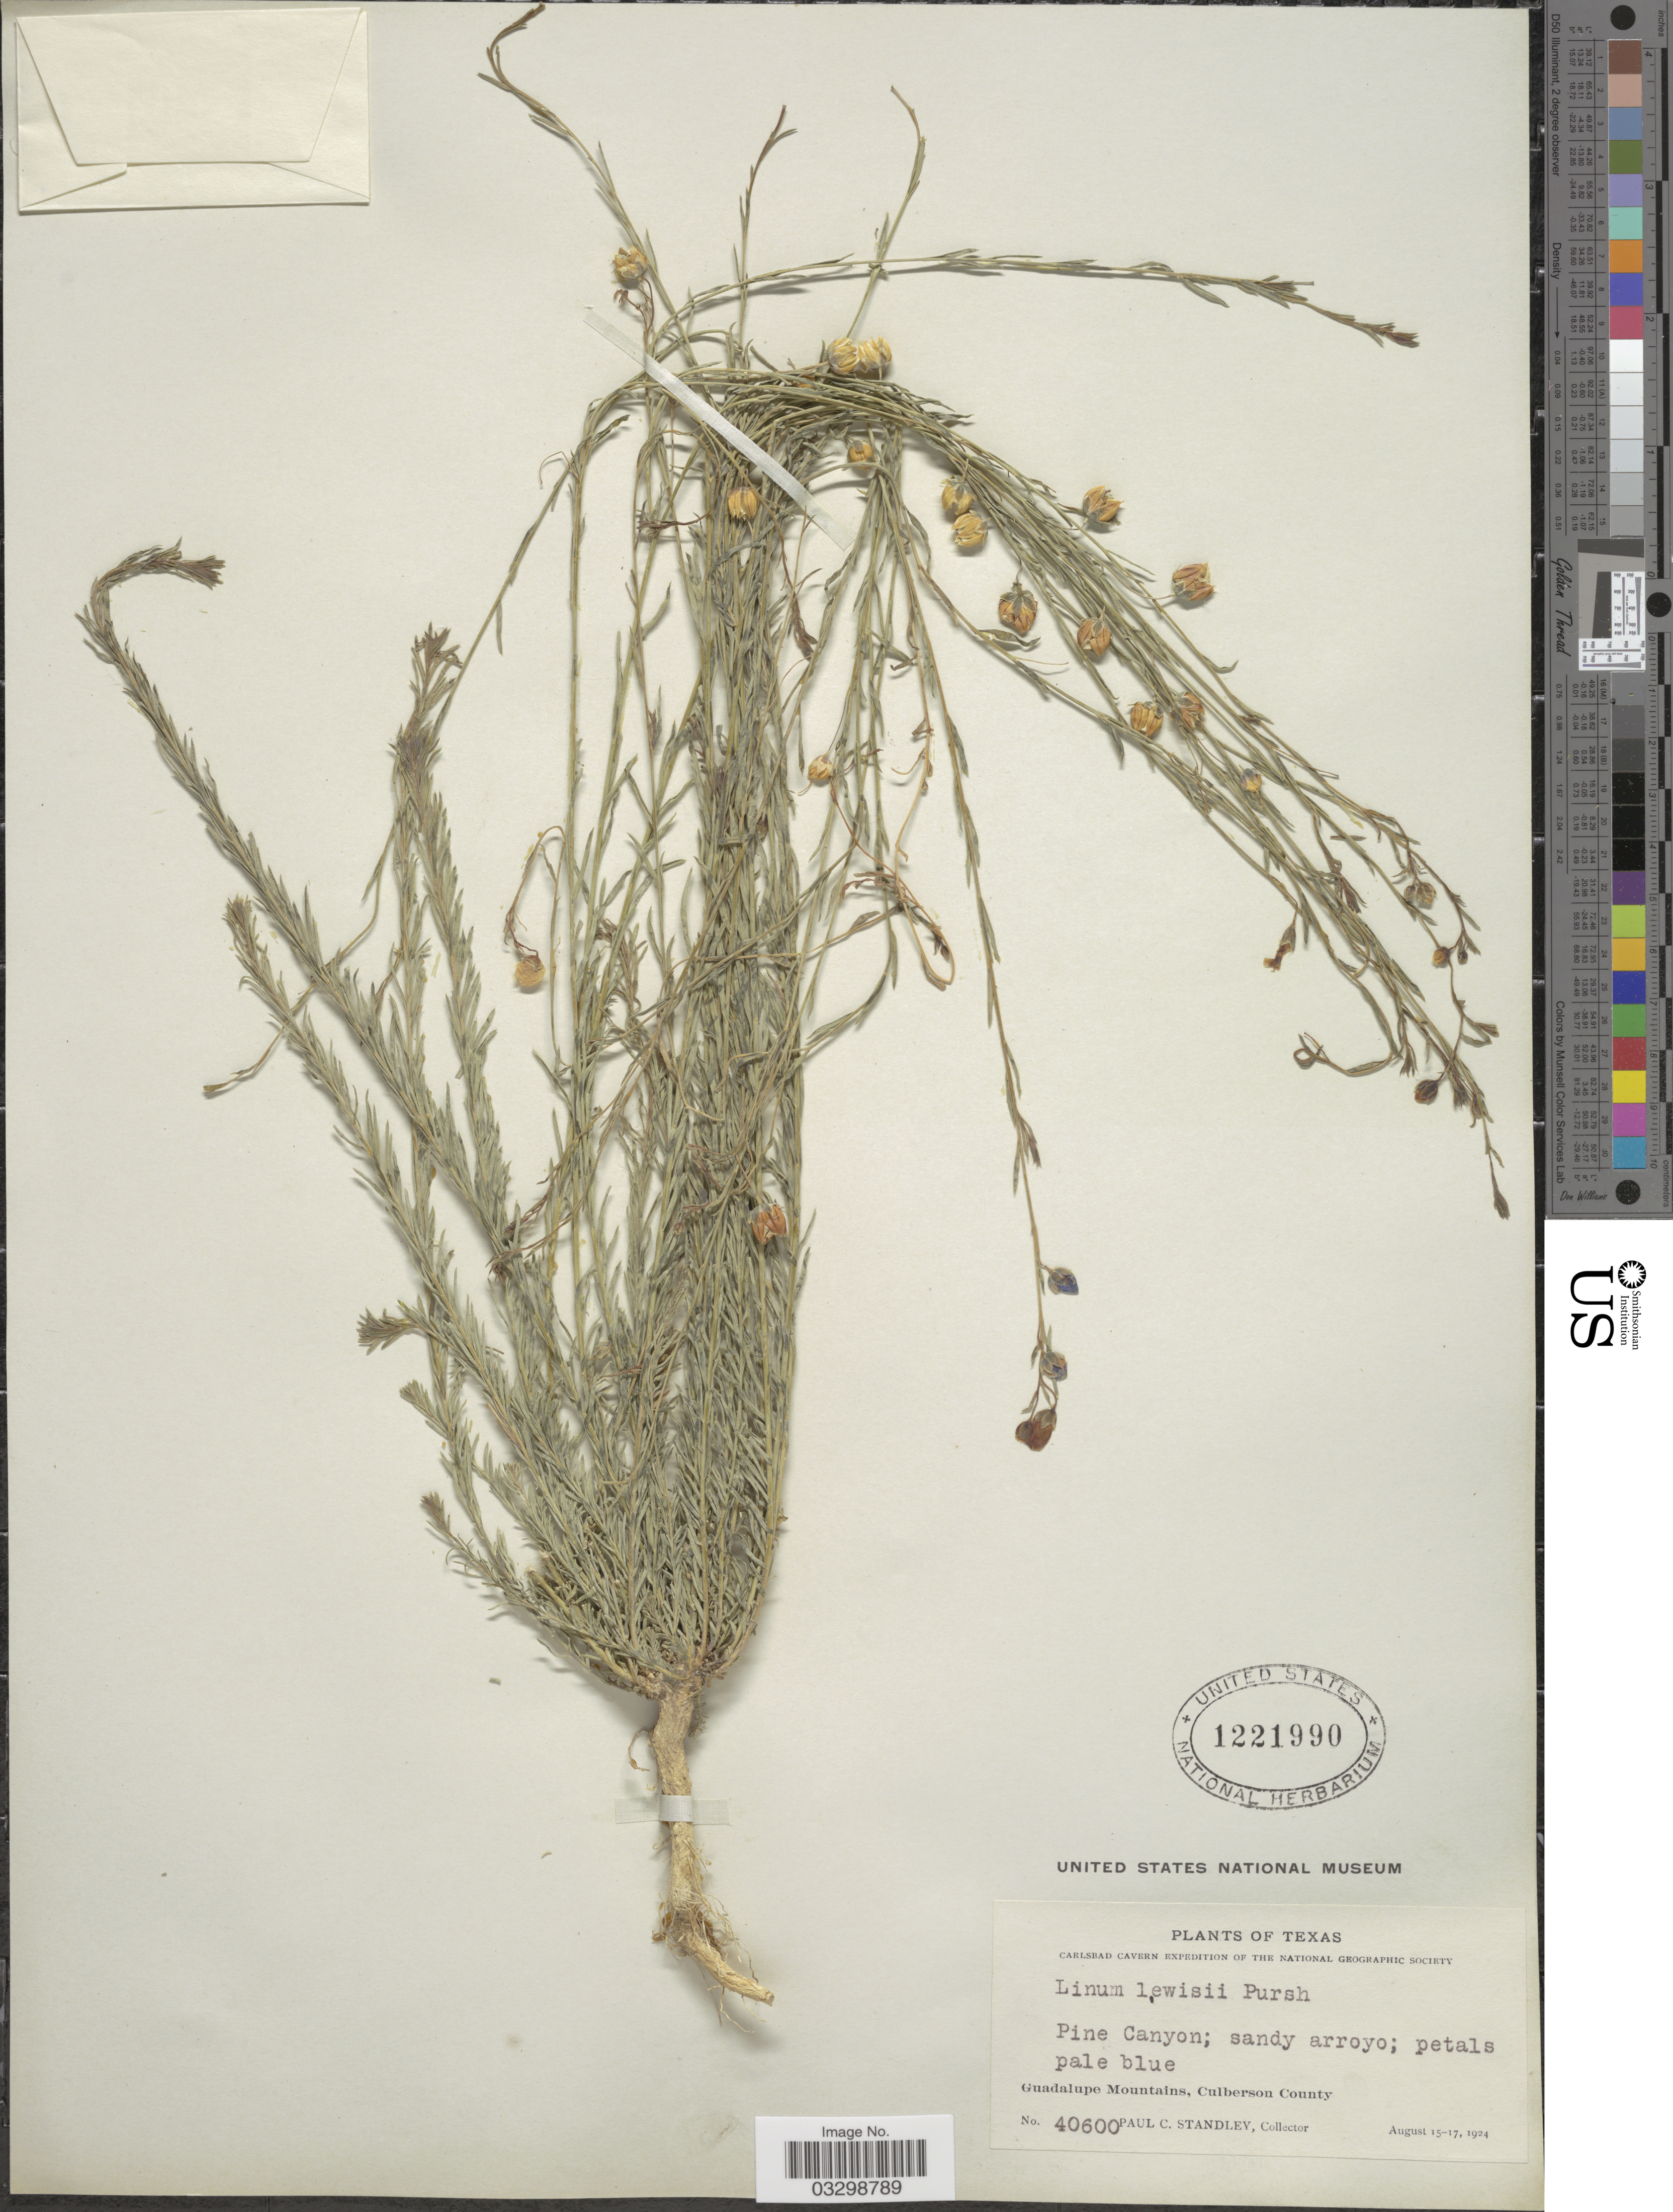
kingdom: Plantae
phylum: Tracheophyta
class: Magnoliopsida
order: Malpighiales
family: Linaceae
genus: Linum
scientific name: Linum lewisii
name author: Pursh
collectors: P. C. Standley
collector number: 40600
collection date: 1924-08-15/1924-08-17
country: United States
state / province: Texas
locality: Guadalupe Mountains, Culberson County.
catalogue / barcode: US 1221990